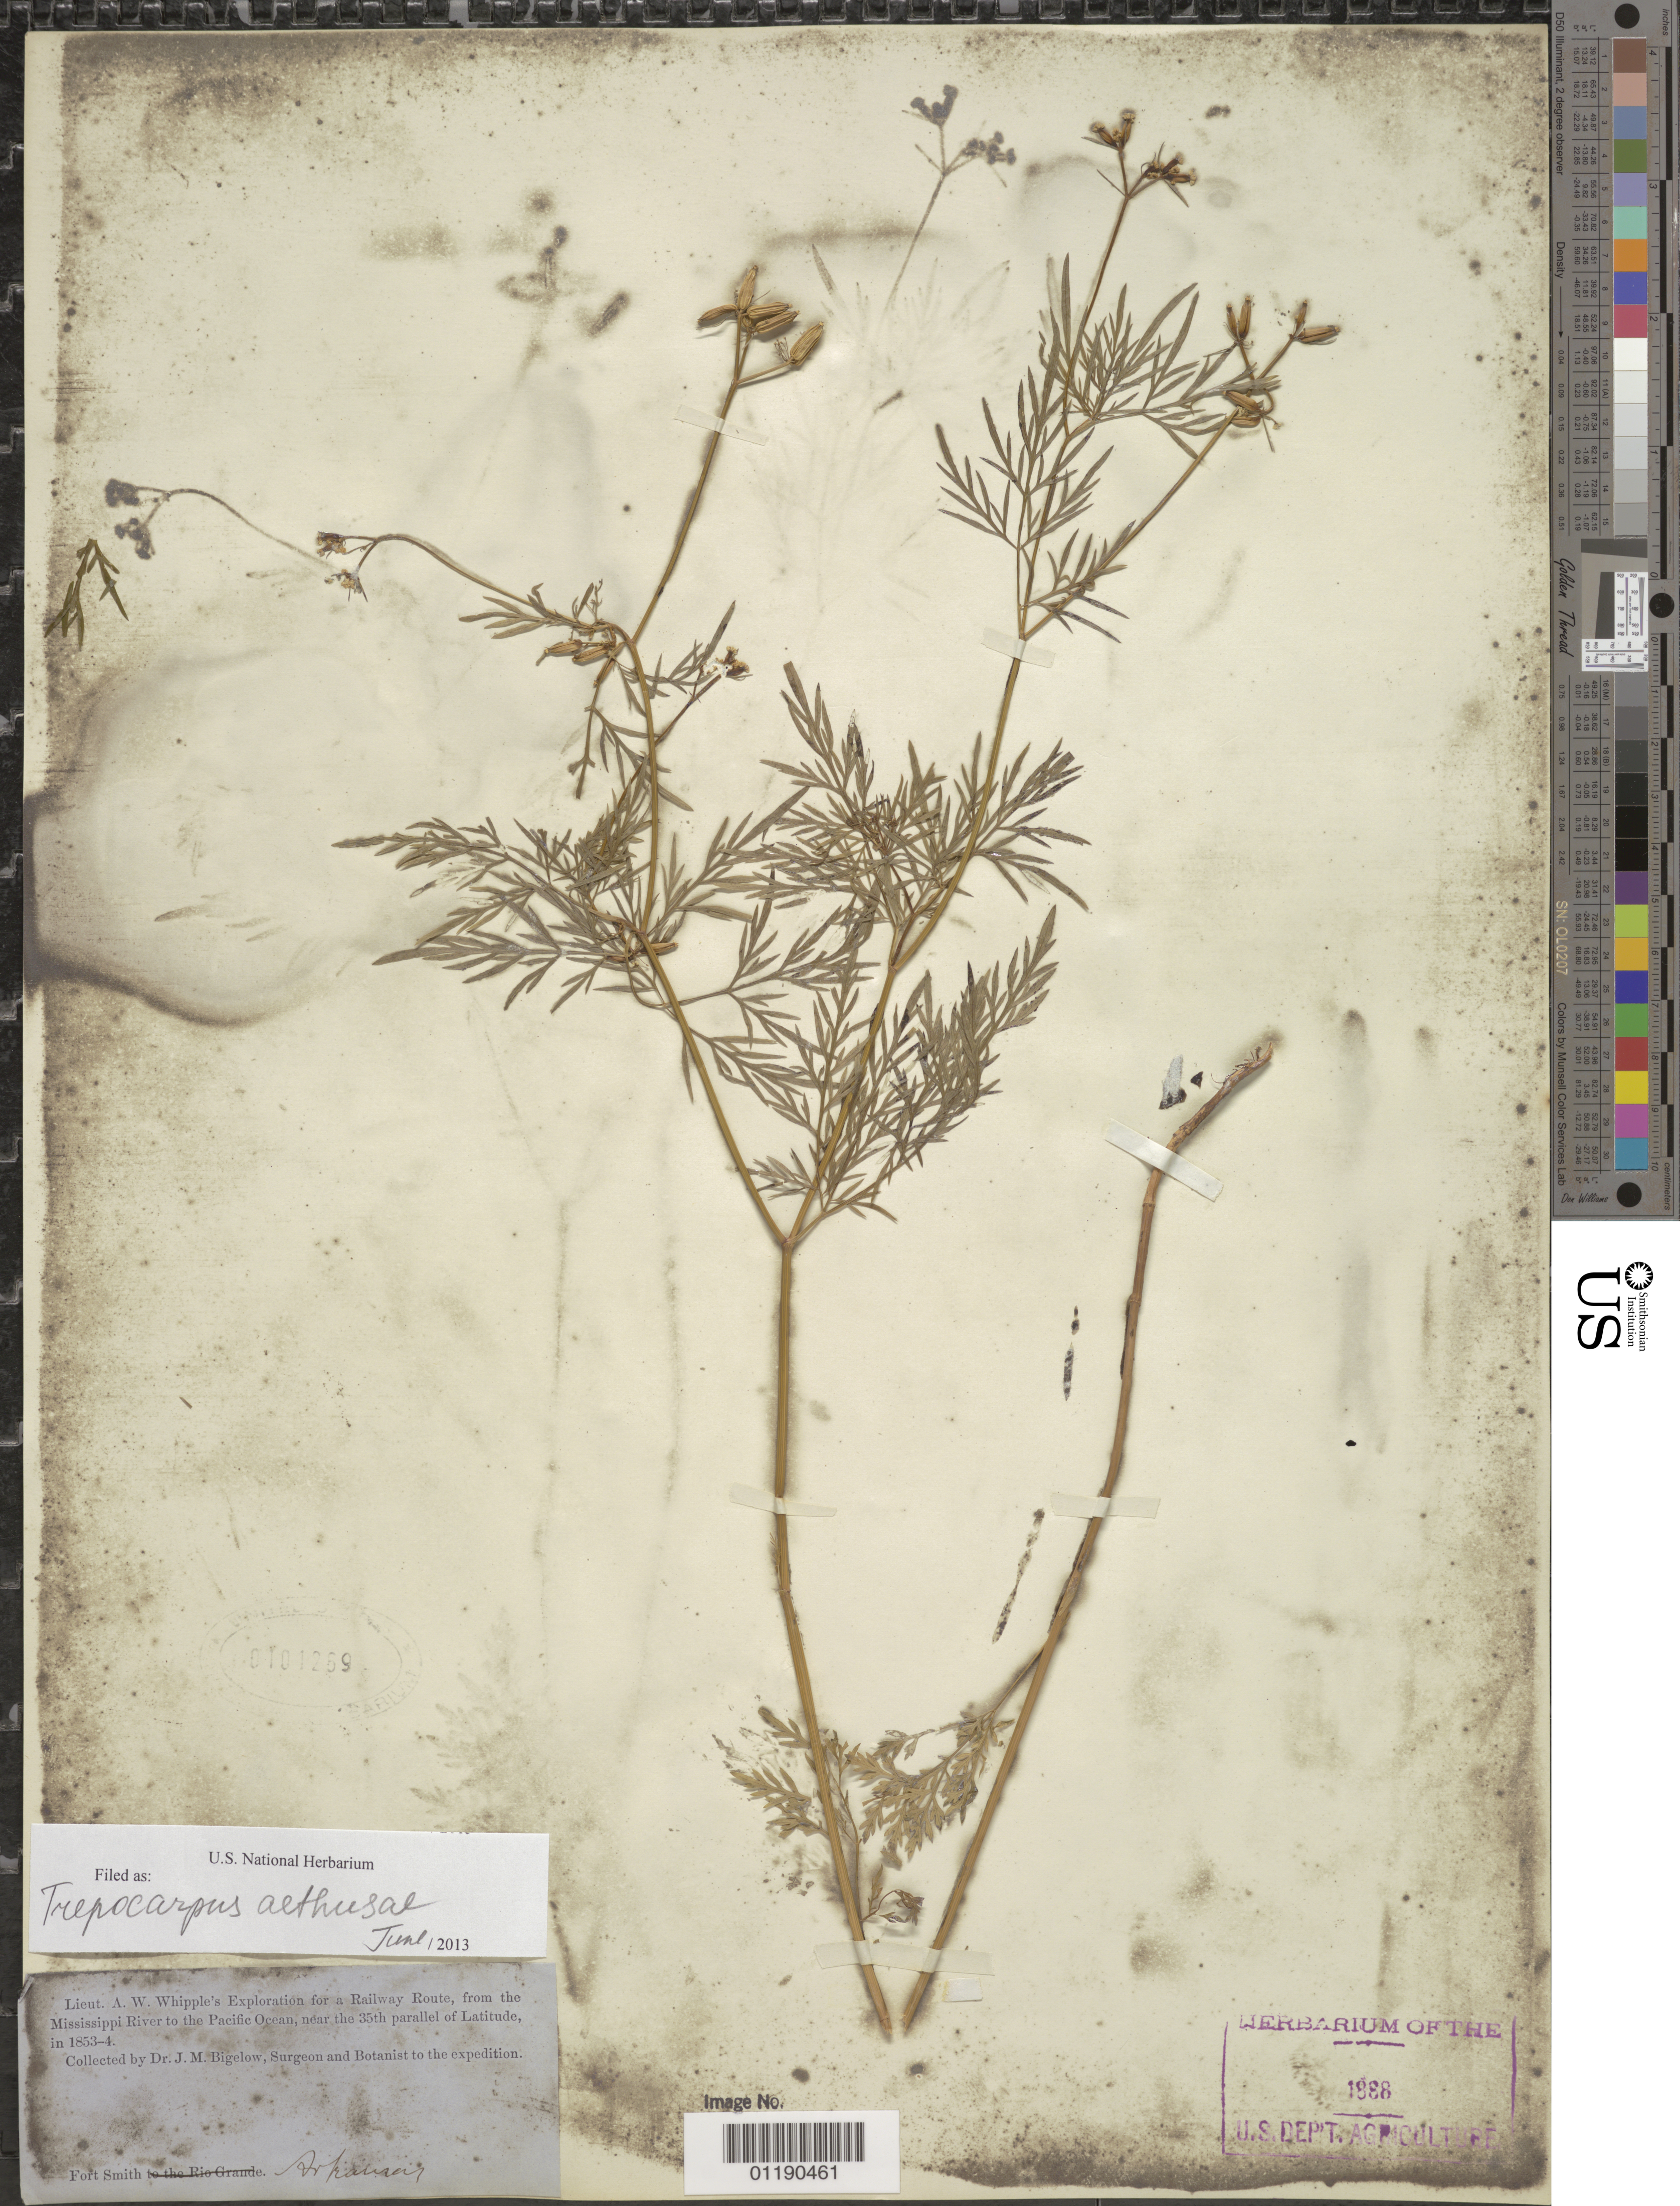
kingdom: Plantae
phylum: Tracheophyta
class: Magnoliopsida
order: Apiales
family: Apiaceae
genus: Trepocarpus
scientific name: Trepocarpus aethusae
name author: Nutt. ex DC.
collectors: J. M. Bigelow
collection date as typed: ---1853 to -- --- 1854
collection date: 1853/1854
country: United States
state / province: Arkansas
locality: Fort Smith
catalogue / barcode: US 101269